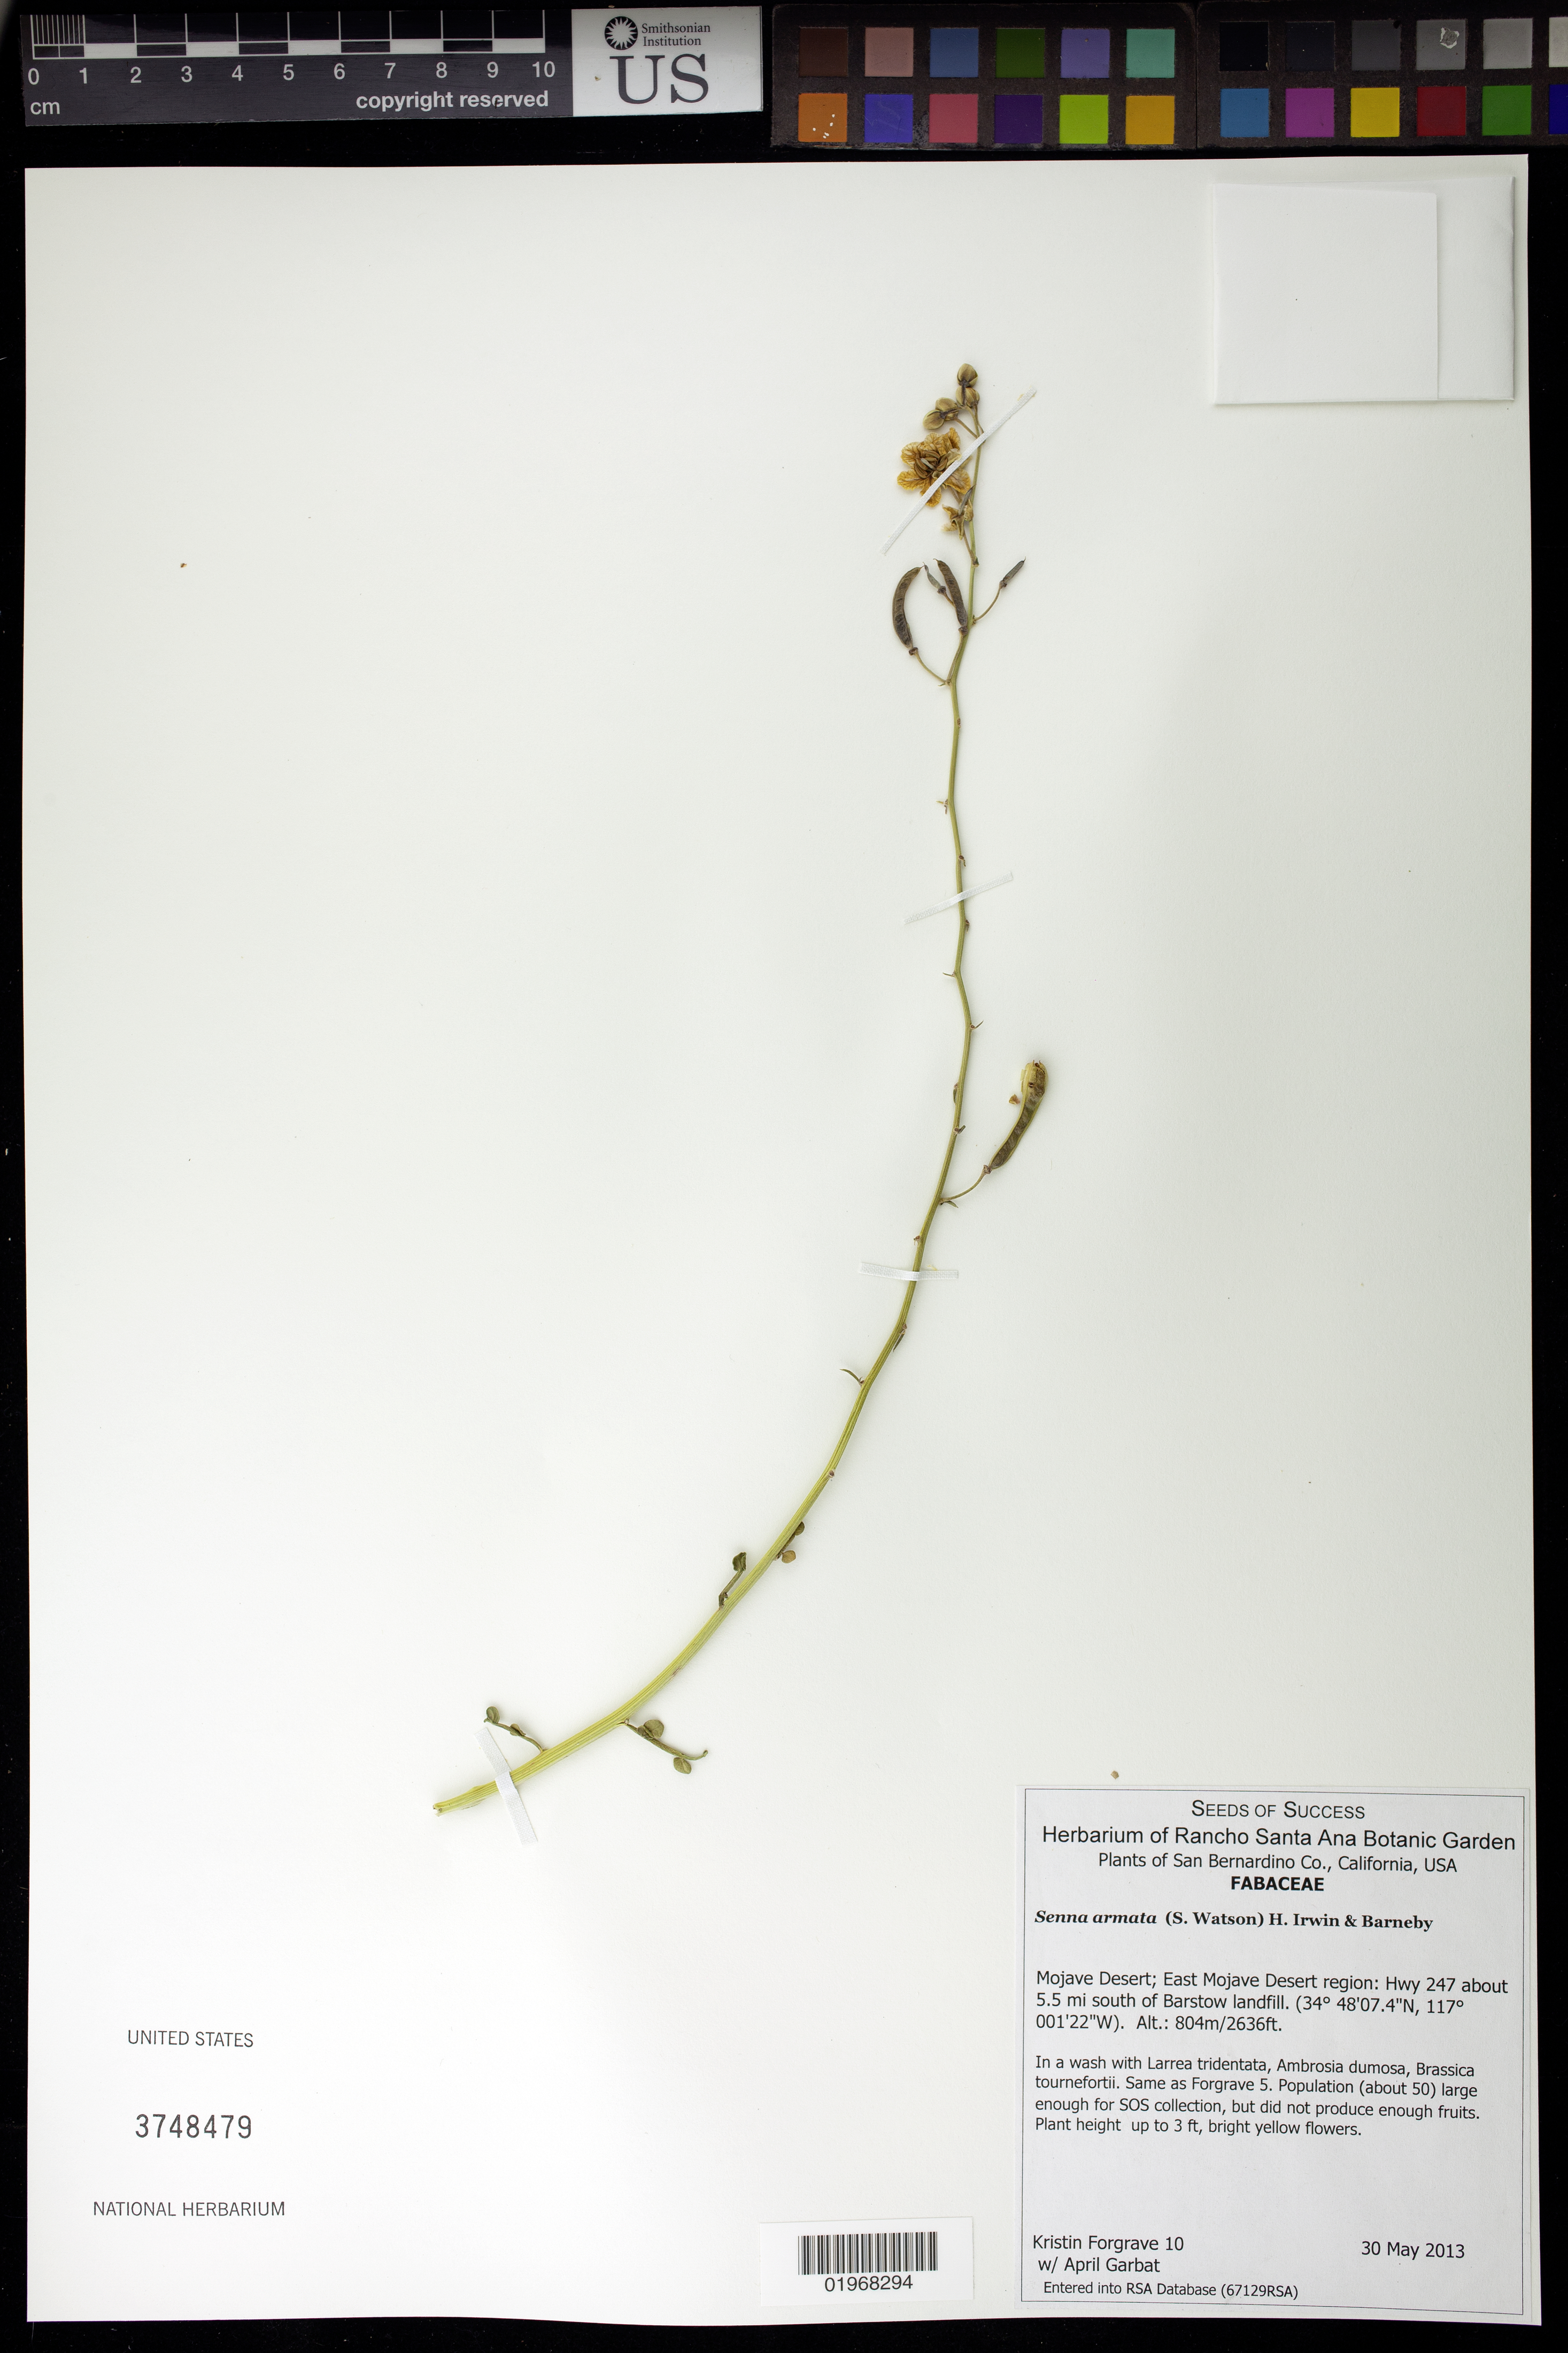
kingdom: Plantae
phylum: Tracheophyta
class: Magnoliopsida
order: Fabales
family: Fabaceae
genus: Senna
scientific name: Senna armata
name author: (S. Watson) H.S. Irwin & Barneby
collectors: K. Forgrave & A. Garbat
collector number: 10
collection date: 2013-05-30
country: United States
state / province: California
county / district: San Bernardino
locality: Mojave Desert East region: Hwy 247 about 5.5 mi. S of Barstow landfill.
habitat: In a wash with Larrea tridentata, Ambrosia dumosa, Brassica tournefortii.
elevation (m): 804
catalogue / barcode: US 3748479